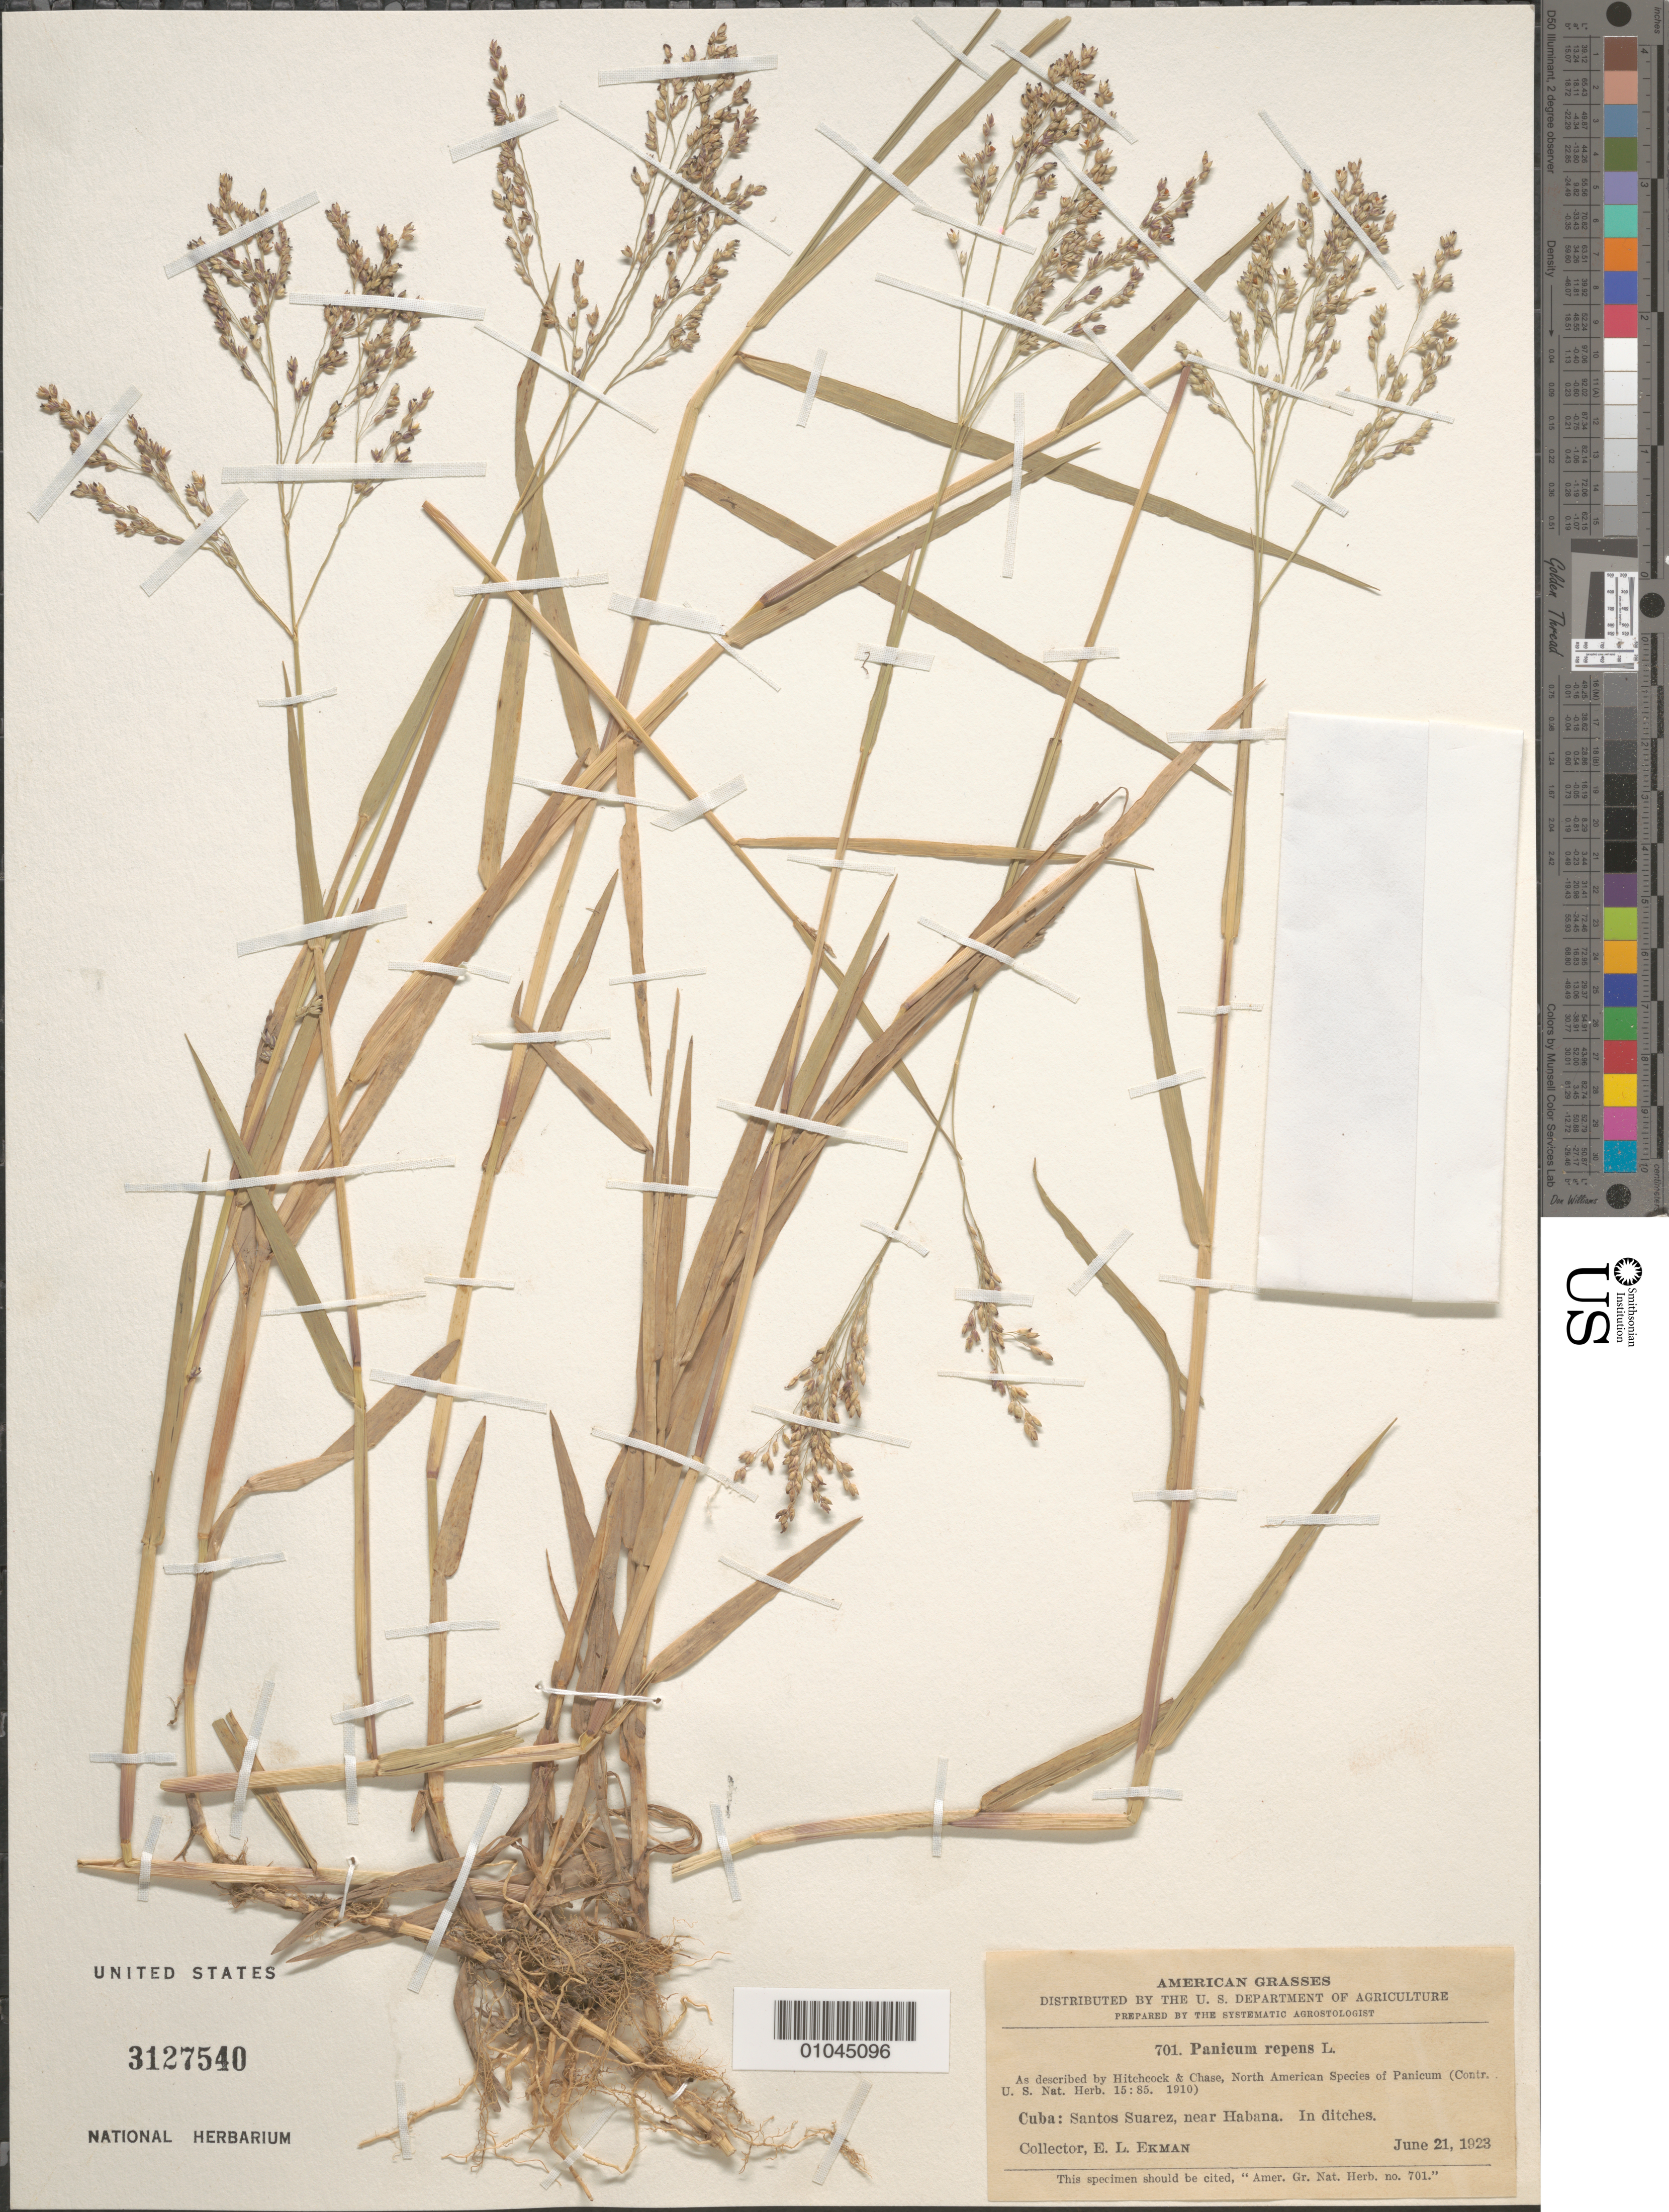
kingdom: Plantae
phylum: Tracheophyta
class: Liliopsida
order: Poales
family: Poaceae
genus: Panicum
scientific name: Panicum repens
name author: L.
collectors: E. L. Ekman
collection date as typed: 21 Jun 1923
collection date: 1923-06-21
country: Cuba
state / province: La Habana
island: Cuba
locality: Santos Suarez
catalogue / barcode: US 3127540